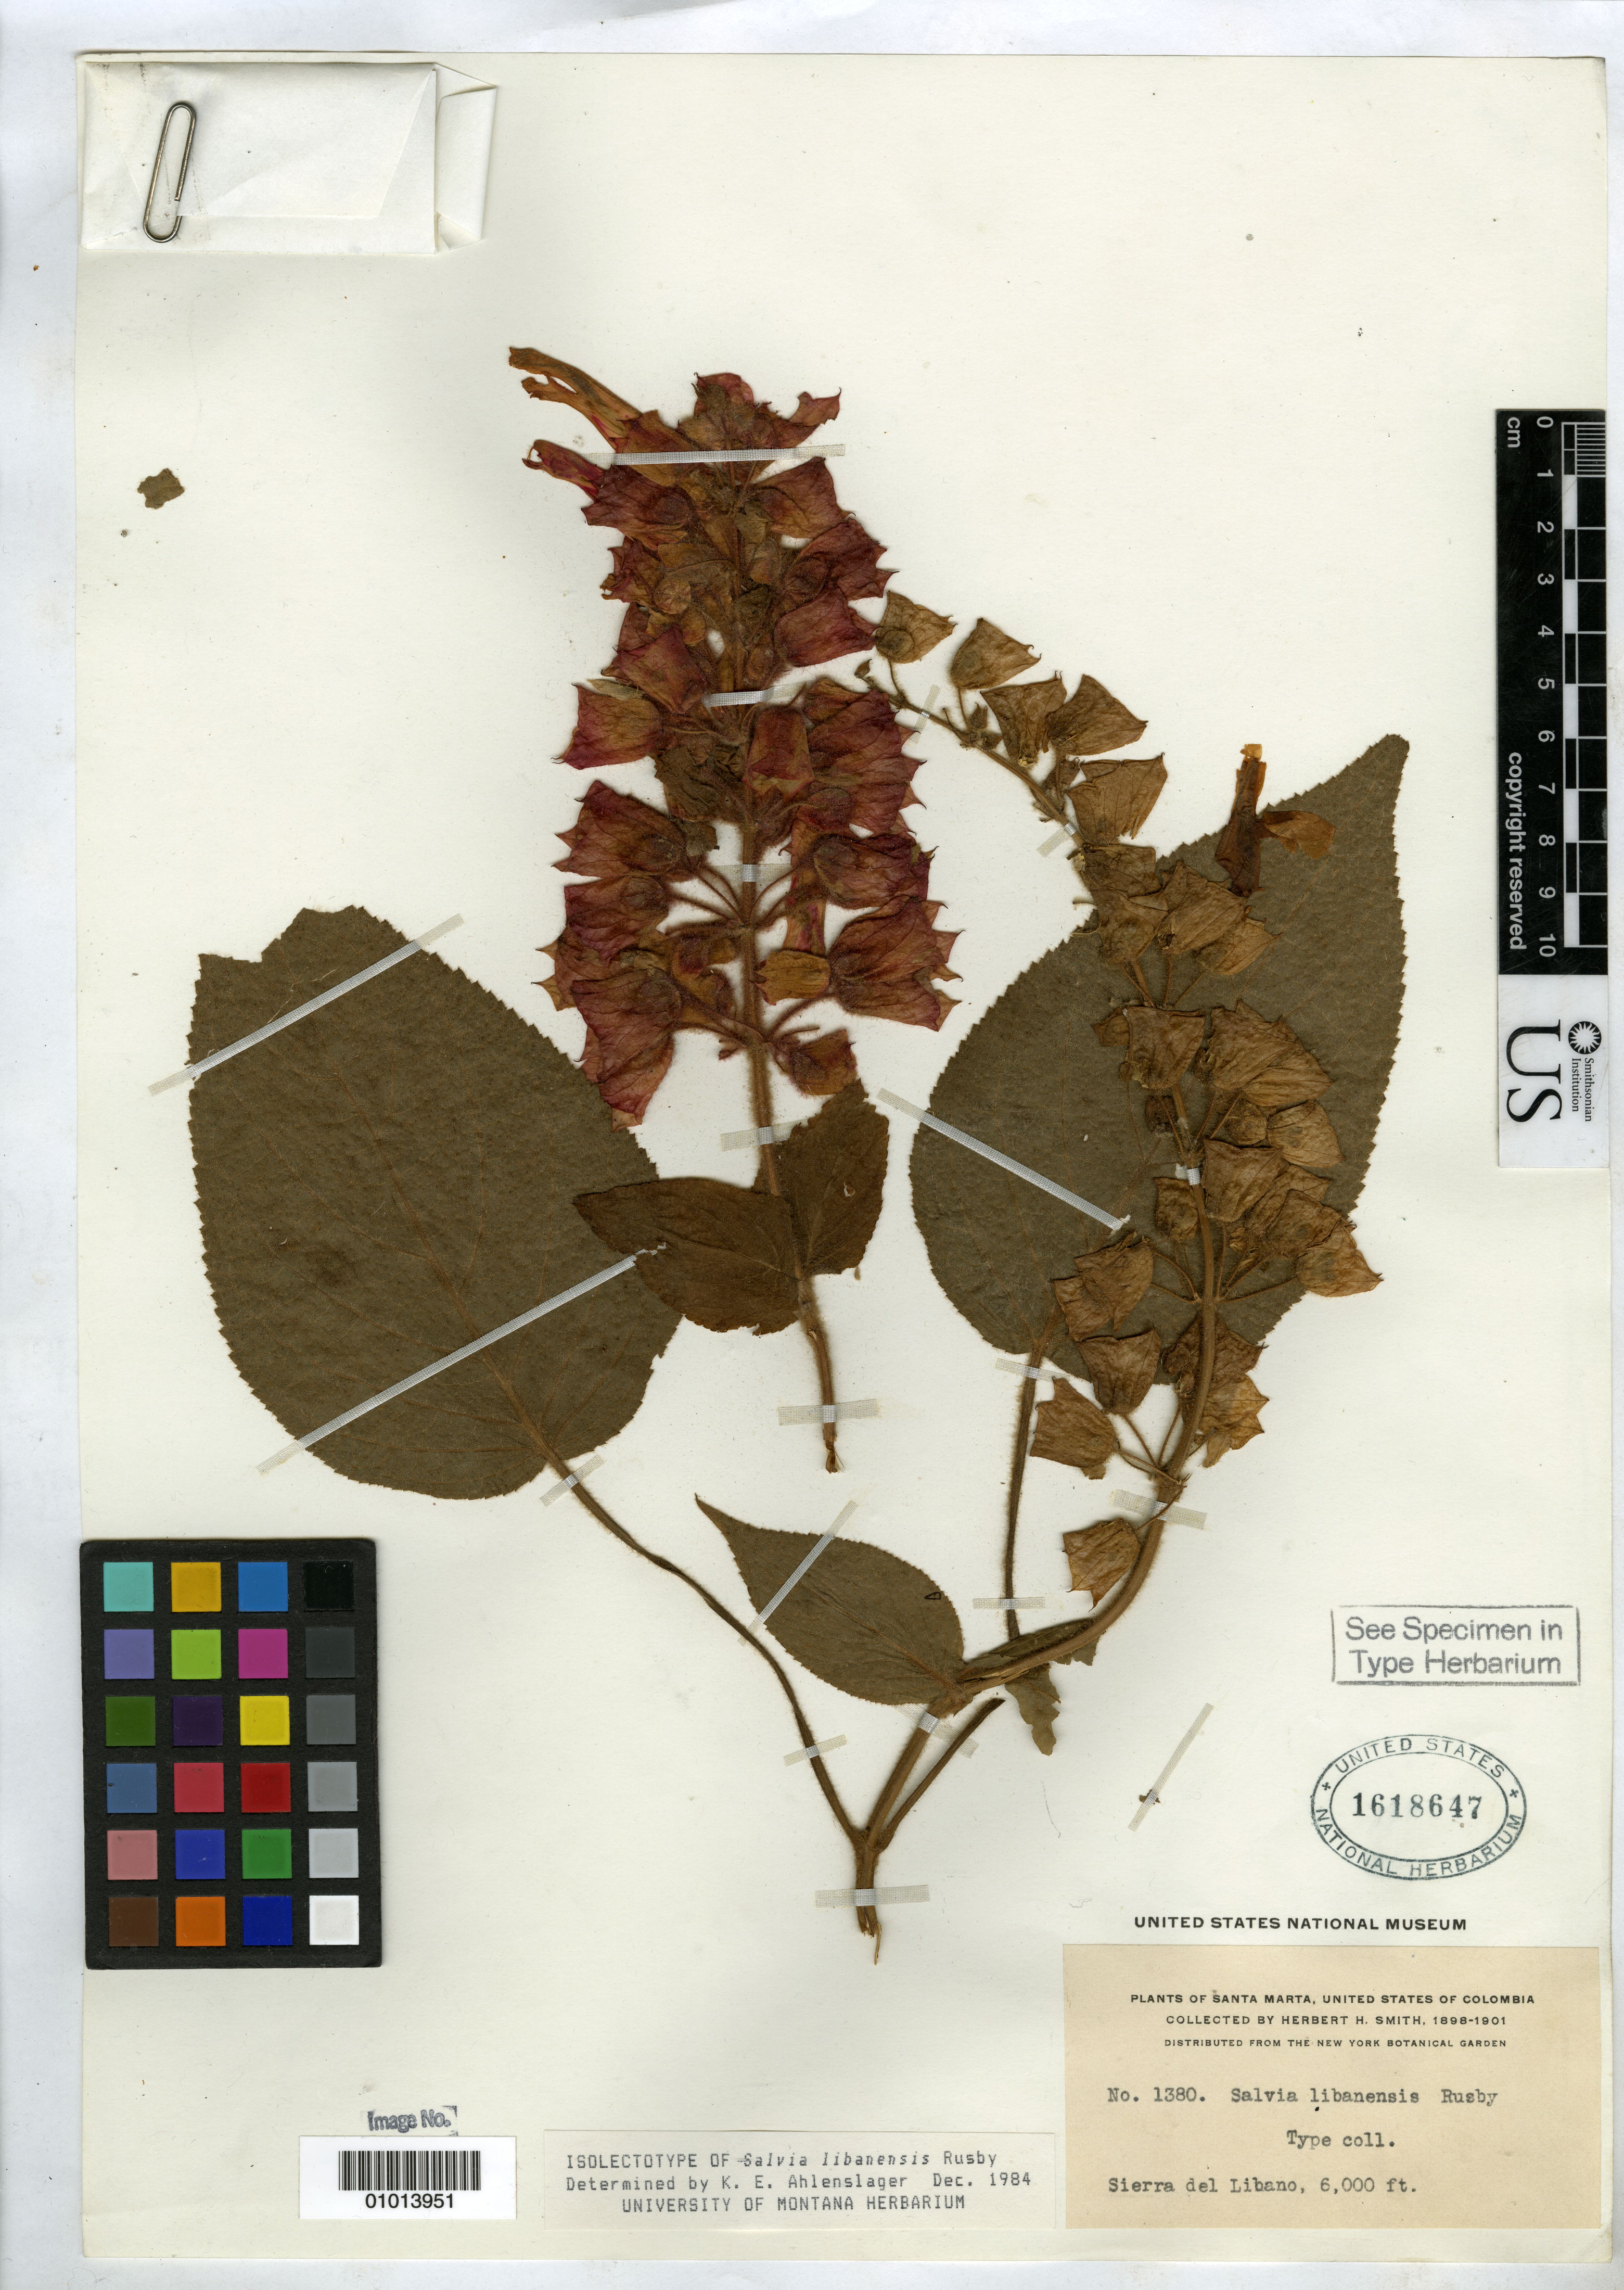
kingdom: Plantae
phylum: Tracheophyta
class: Magnoliopsida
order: Lamiales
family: Lamiaceae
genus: Salvia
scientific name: Salvia libanensis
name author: Rusby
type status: Type Collection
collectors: Herbert H. Smith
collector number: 1380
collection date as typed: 1898 to -- --- 1901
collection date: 1898/1901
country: Colombia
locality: Santa Marta.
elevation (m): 1829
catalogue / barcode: US 1618647